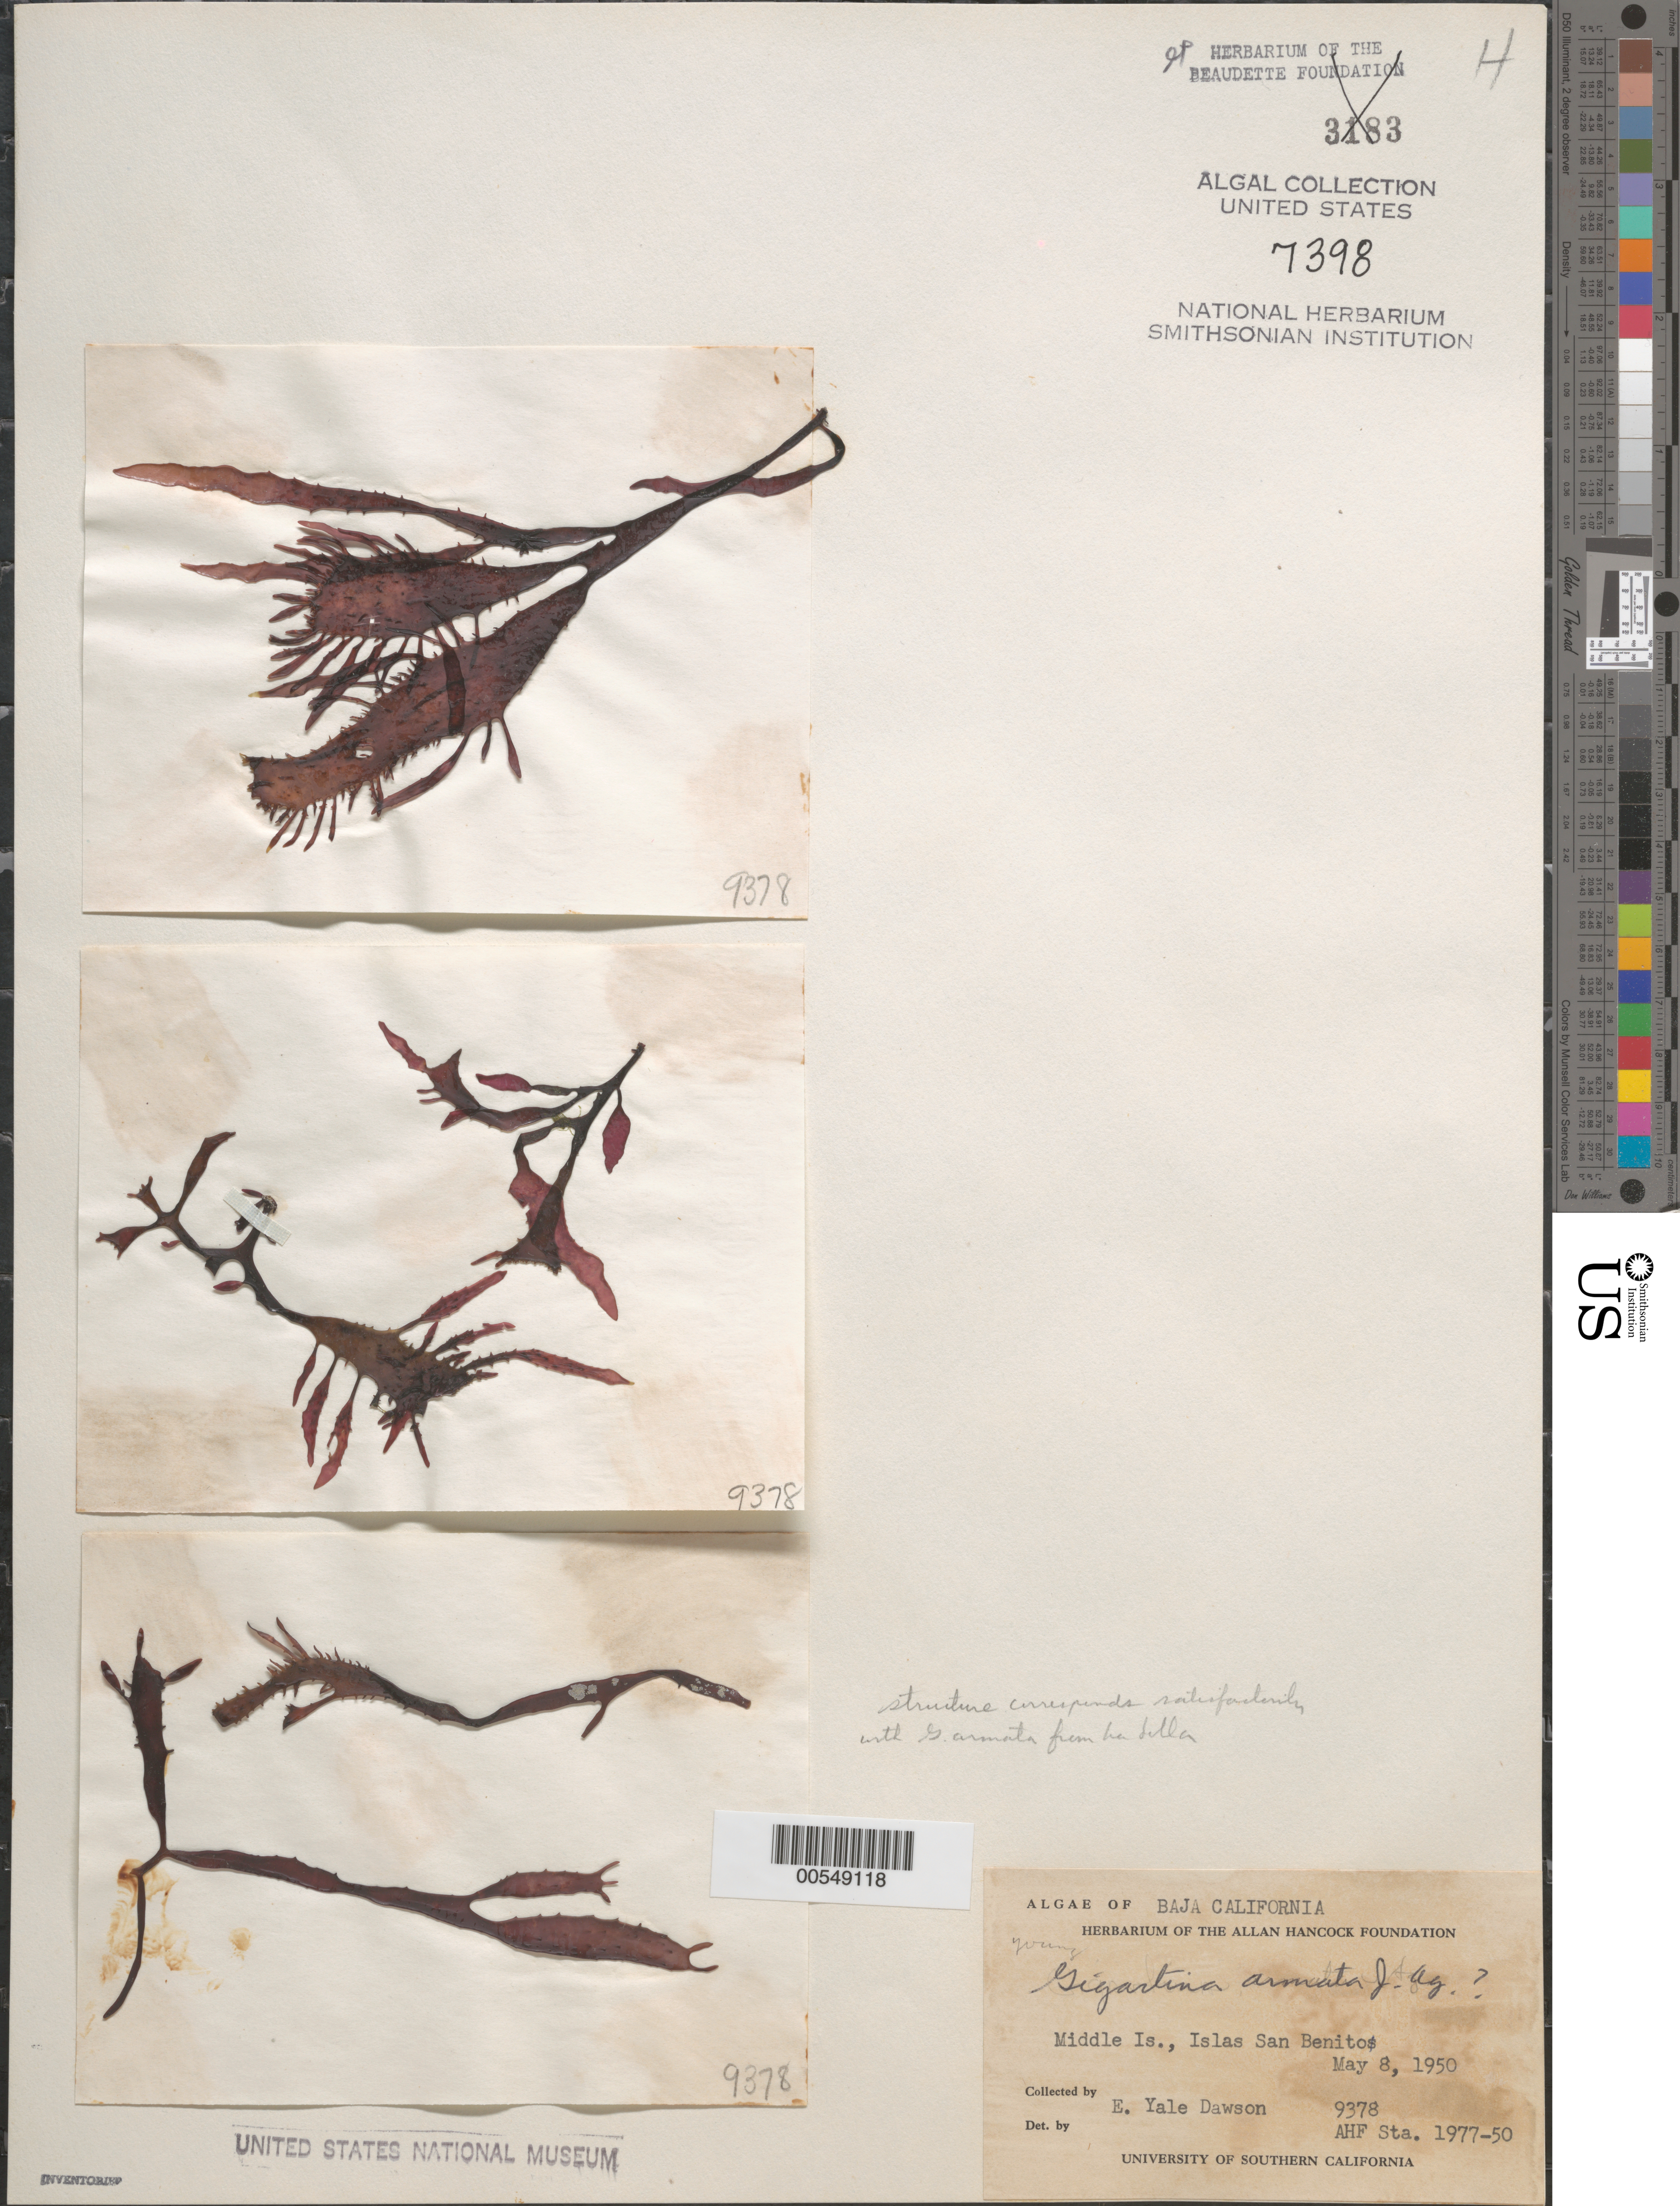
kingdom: Plantae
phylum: Rhodophyta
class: Florideophyceae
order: Gigartinales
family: Gigartinaceae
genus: Chondracanthus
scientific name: Chondracanthus spinosus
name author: (Kütz.) Guiry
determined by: Algae name updating Project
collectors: E. Y. Dawson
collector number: EYD 9378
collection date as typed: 08 May 1950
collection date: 1950-05-08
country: Mexico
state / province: Baja California Norte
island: Middle Island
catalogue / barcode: US 7398